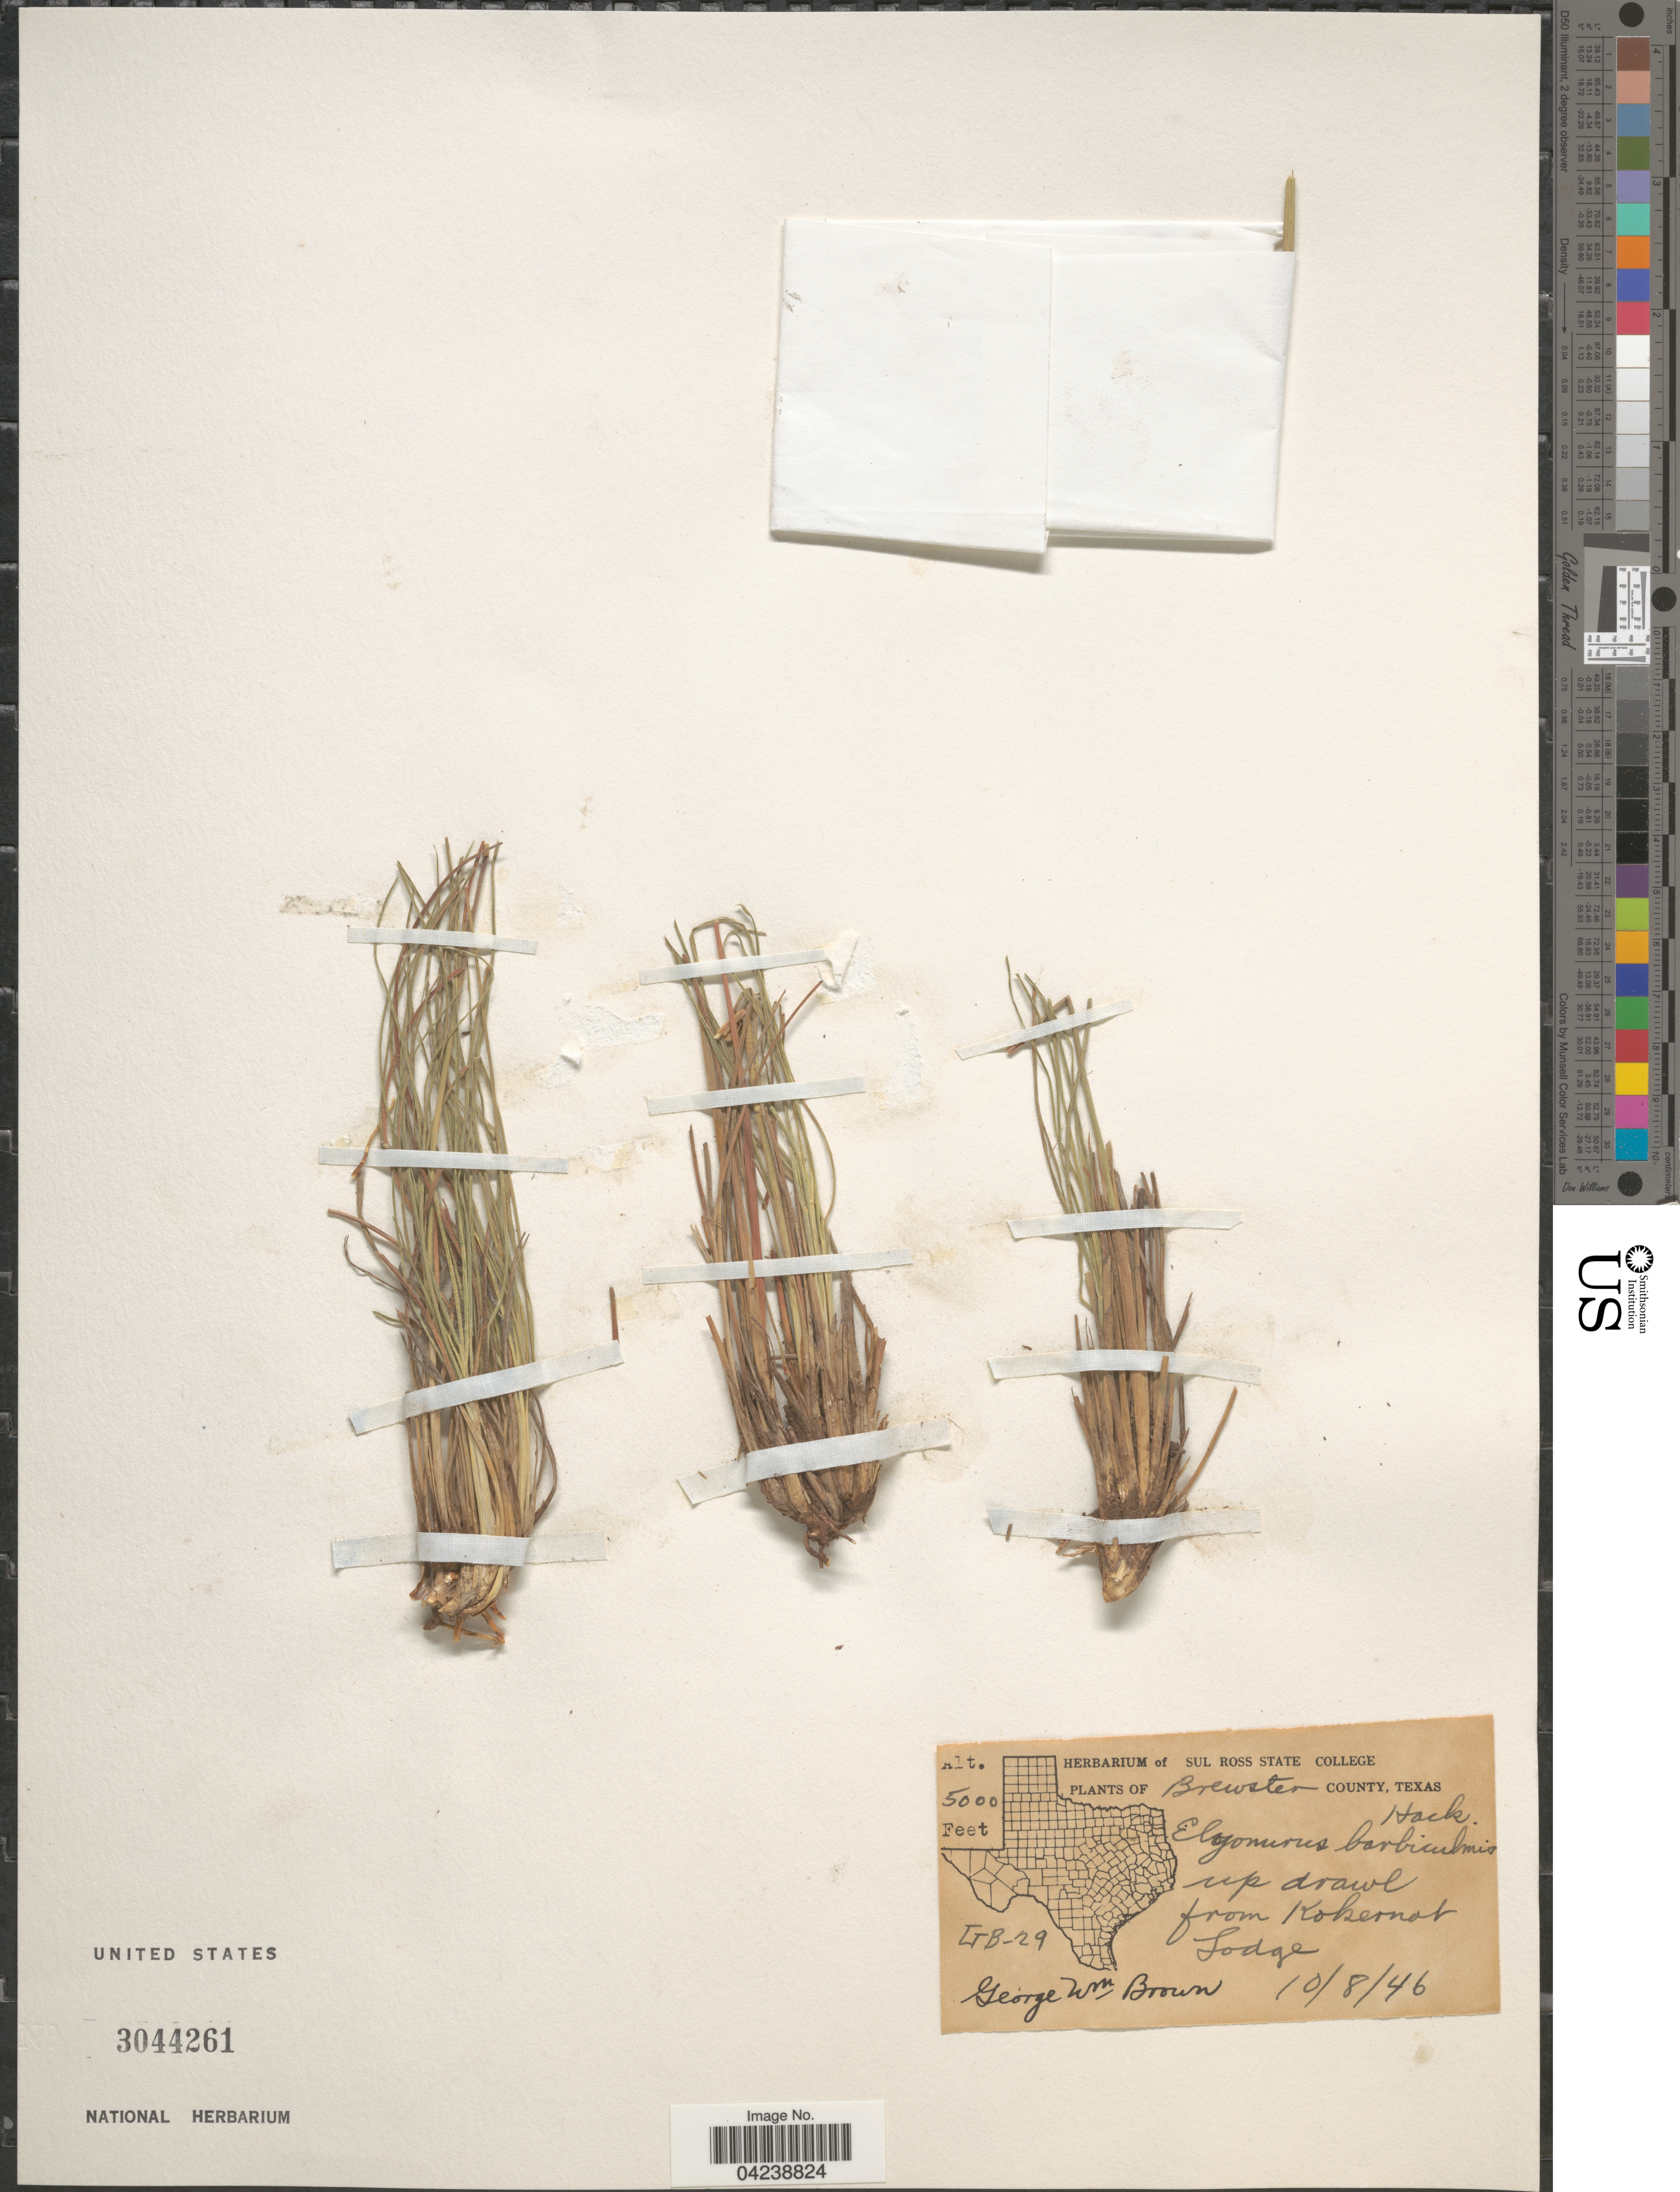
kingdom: Plantae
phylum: Tracheophyta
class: Liliopsida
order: Poales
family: Poaceae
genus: Elionurus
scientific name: Elionurus barbiculmis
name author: Hack. in A. DC.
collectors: G. W. Brown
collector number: GB-29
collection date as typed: Transcribed d/m/y: 8/10/46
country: United States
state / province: Texas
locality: Brewster County. Up drawl from Kokernot Lodge.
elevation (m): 1524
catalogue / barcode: US 3044261